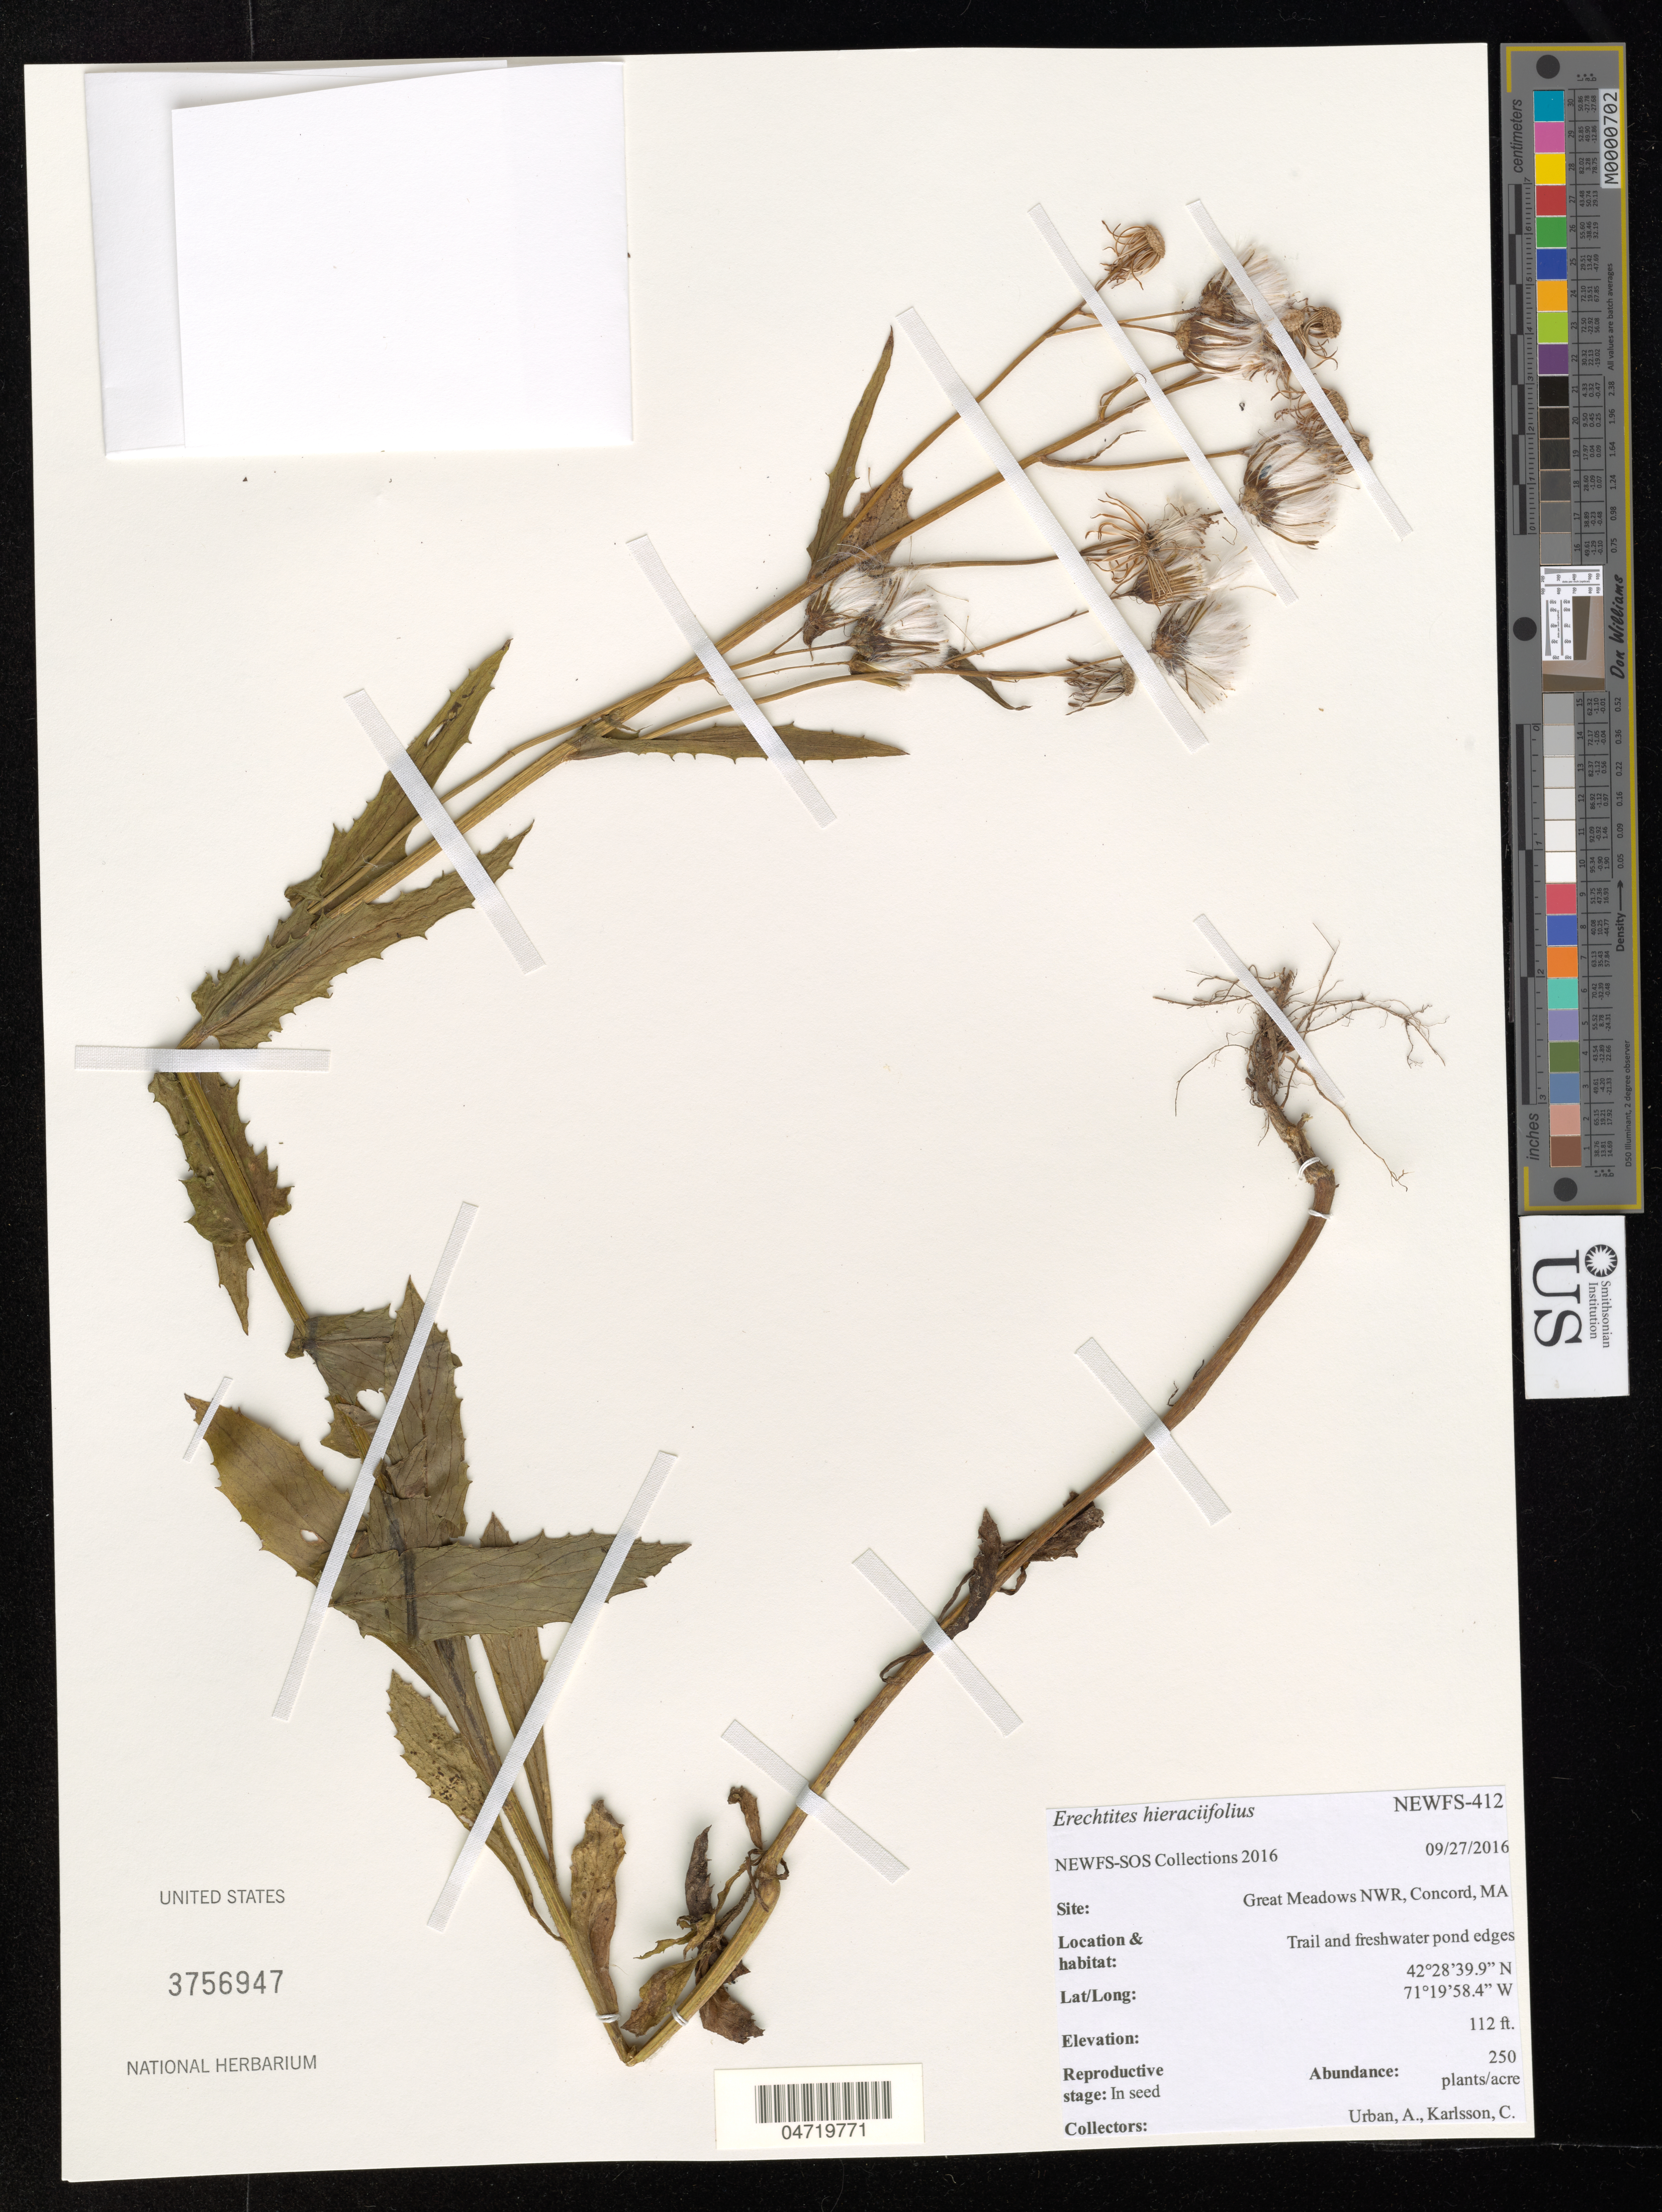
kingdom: Plantae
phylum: Tracheophyta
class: Magnoliopsida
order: Asterales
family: Asteraceae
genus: Erechtites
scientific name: Erechtites hieraciifolius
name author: (L.) Raf. ex DC.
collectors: A. Urban & C. Karlsson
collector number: NEWFS-412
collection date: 2016-09-27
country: United States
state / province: Massachusetts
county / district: Middlesex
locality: Great Meadows National Wildlife Refuge, Concord, trail and freshwater pond edges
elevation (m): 34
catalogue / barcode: US 3756947